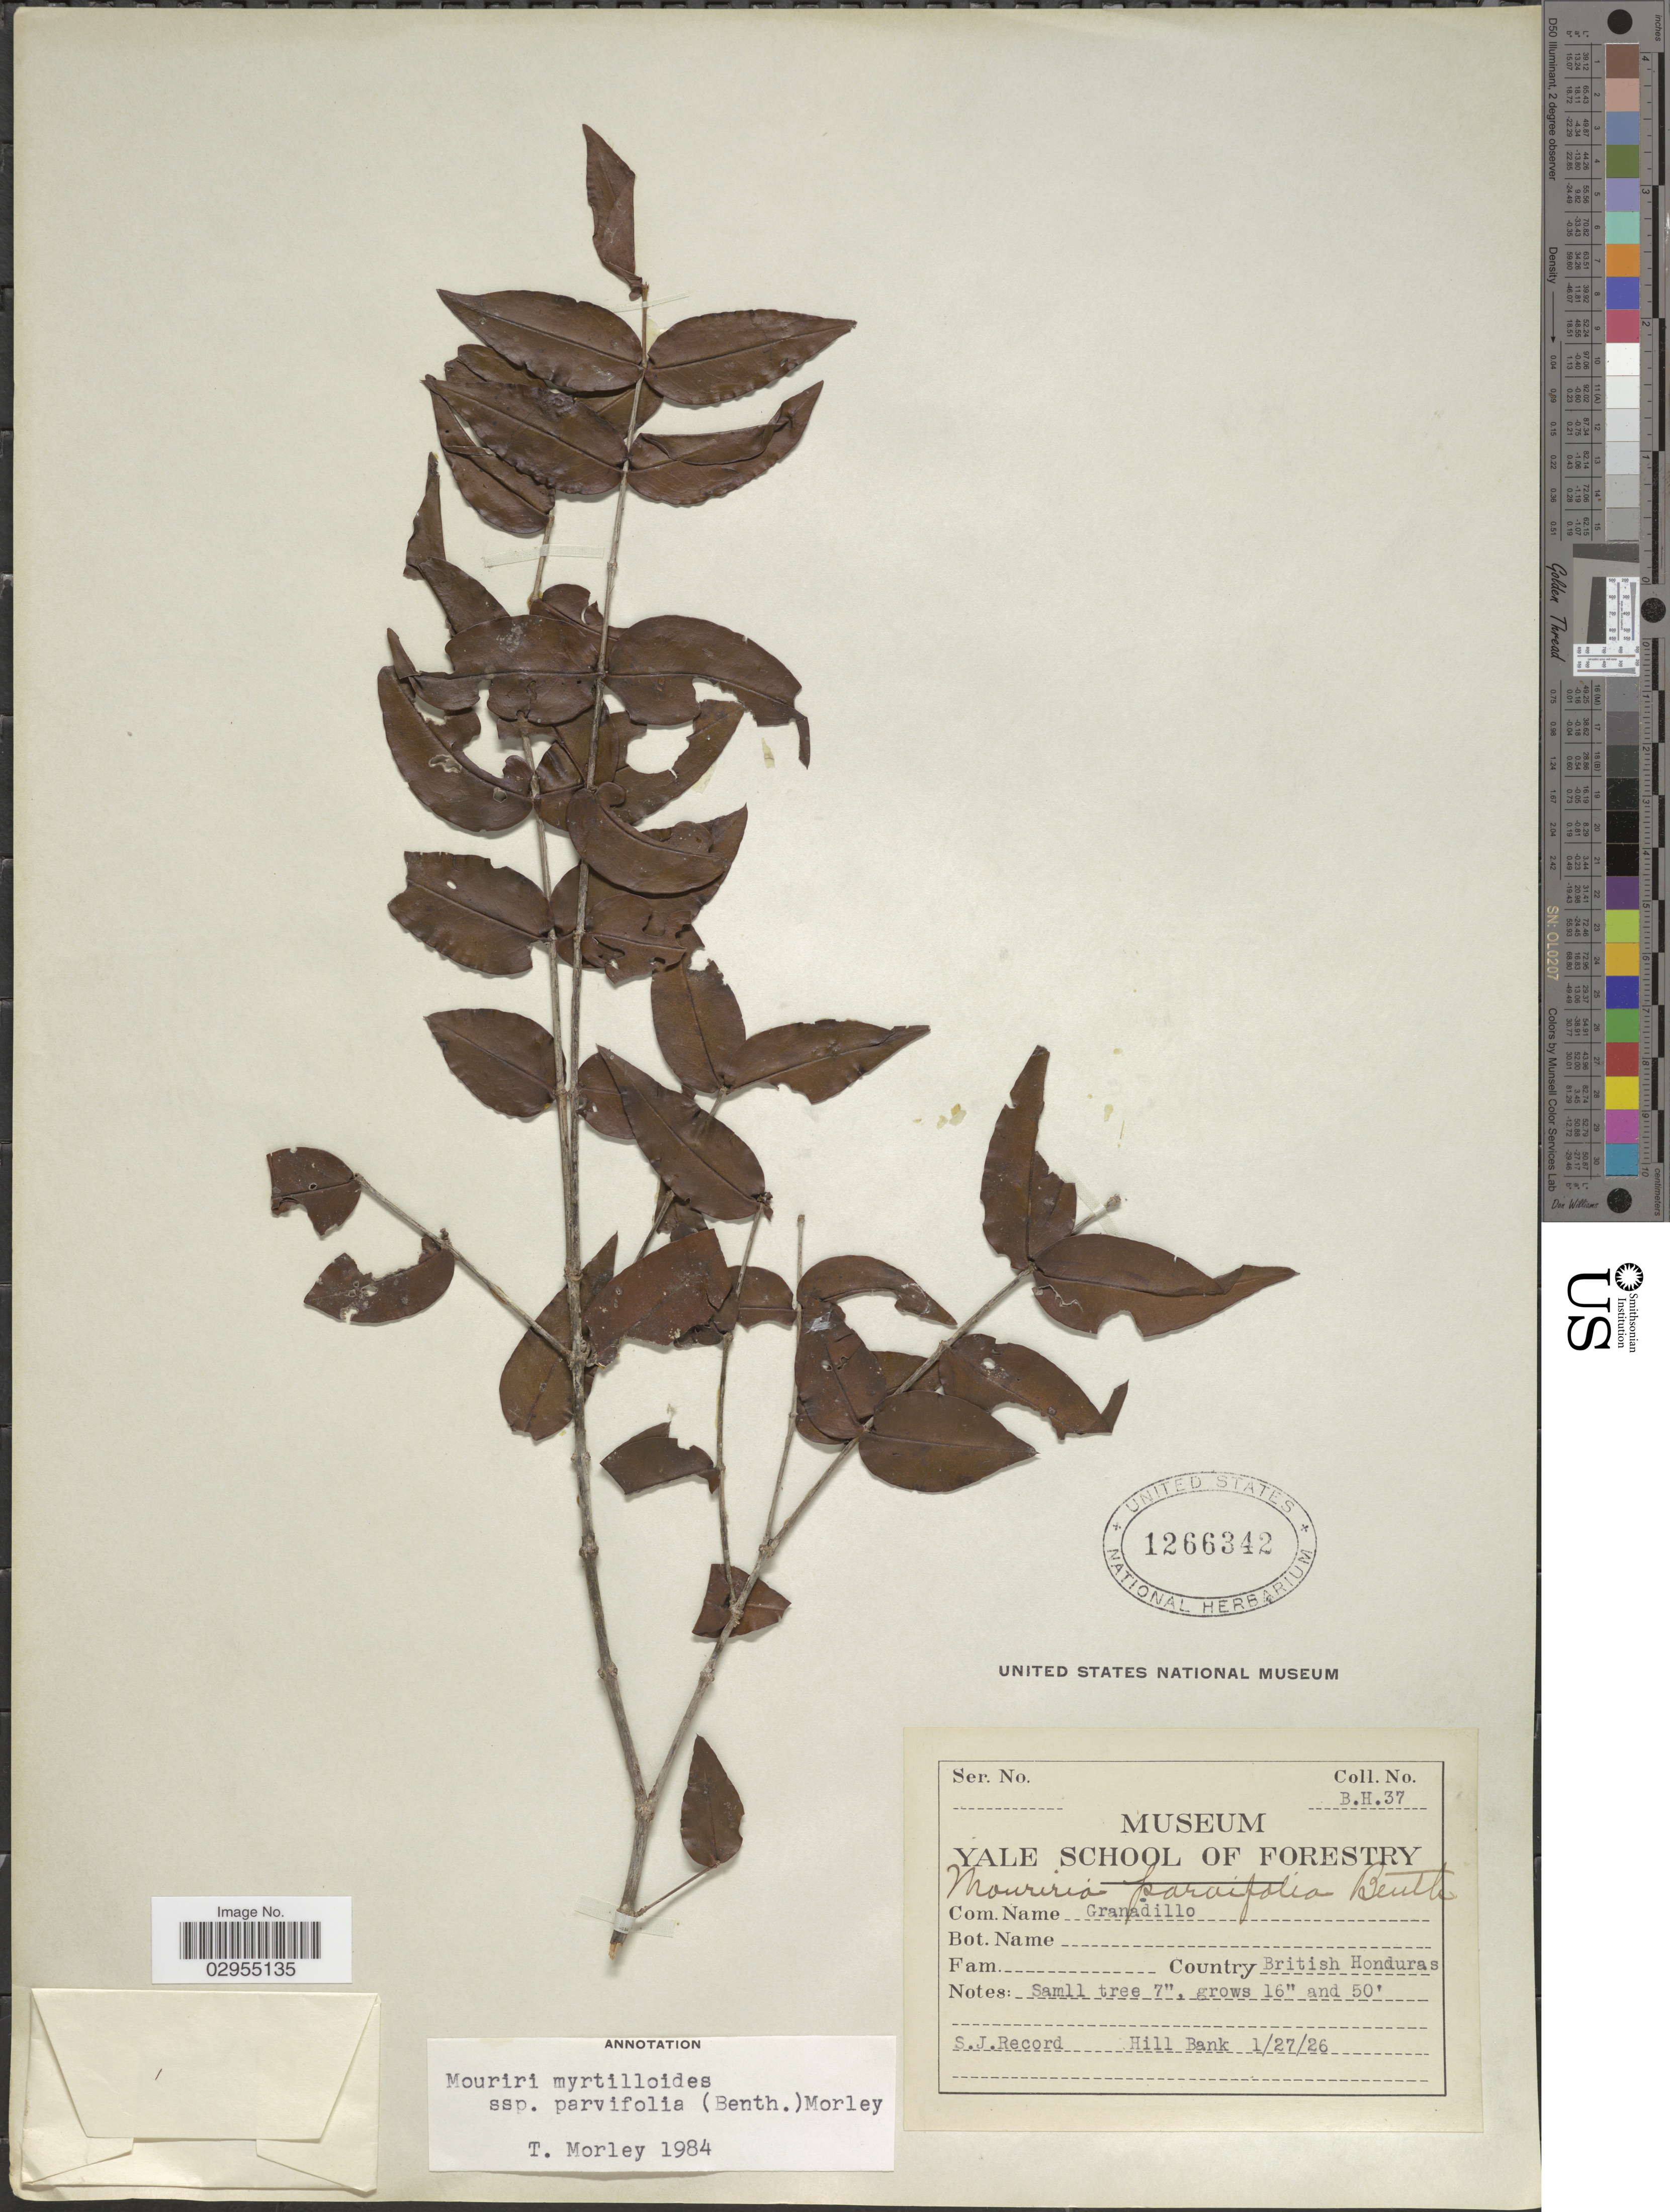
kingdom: Plantae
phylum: Tracheophyta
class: Magnoliopsida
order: Myrtales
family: Melastomataceae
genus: Mouriri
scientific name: Mouriri parvifolia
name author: Benth.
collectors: S. J. Record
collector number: B.H.37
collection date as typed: Transcribed d/m/y: 27/1/26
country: Belize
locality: Country Br. Honduras. Hill Bank.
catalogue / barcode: US 1266342